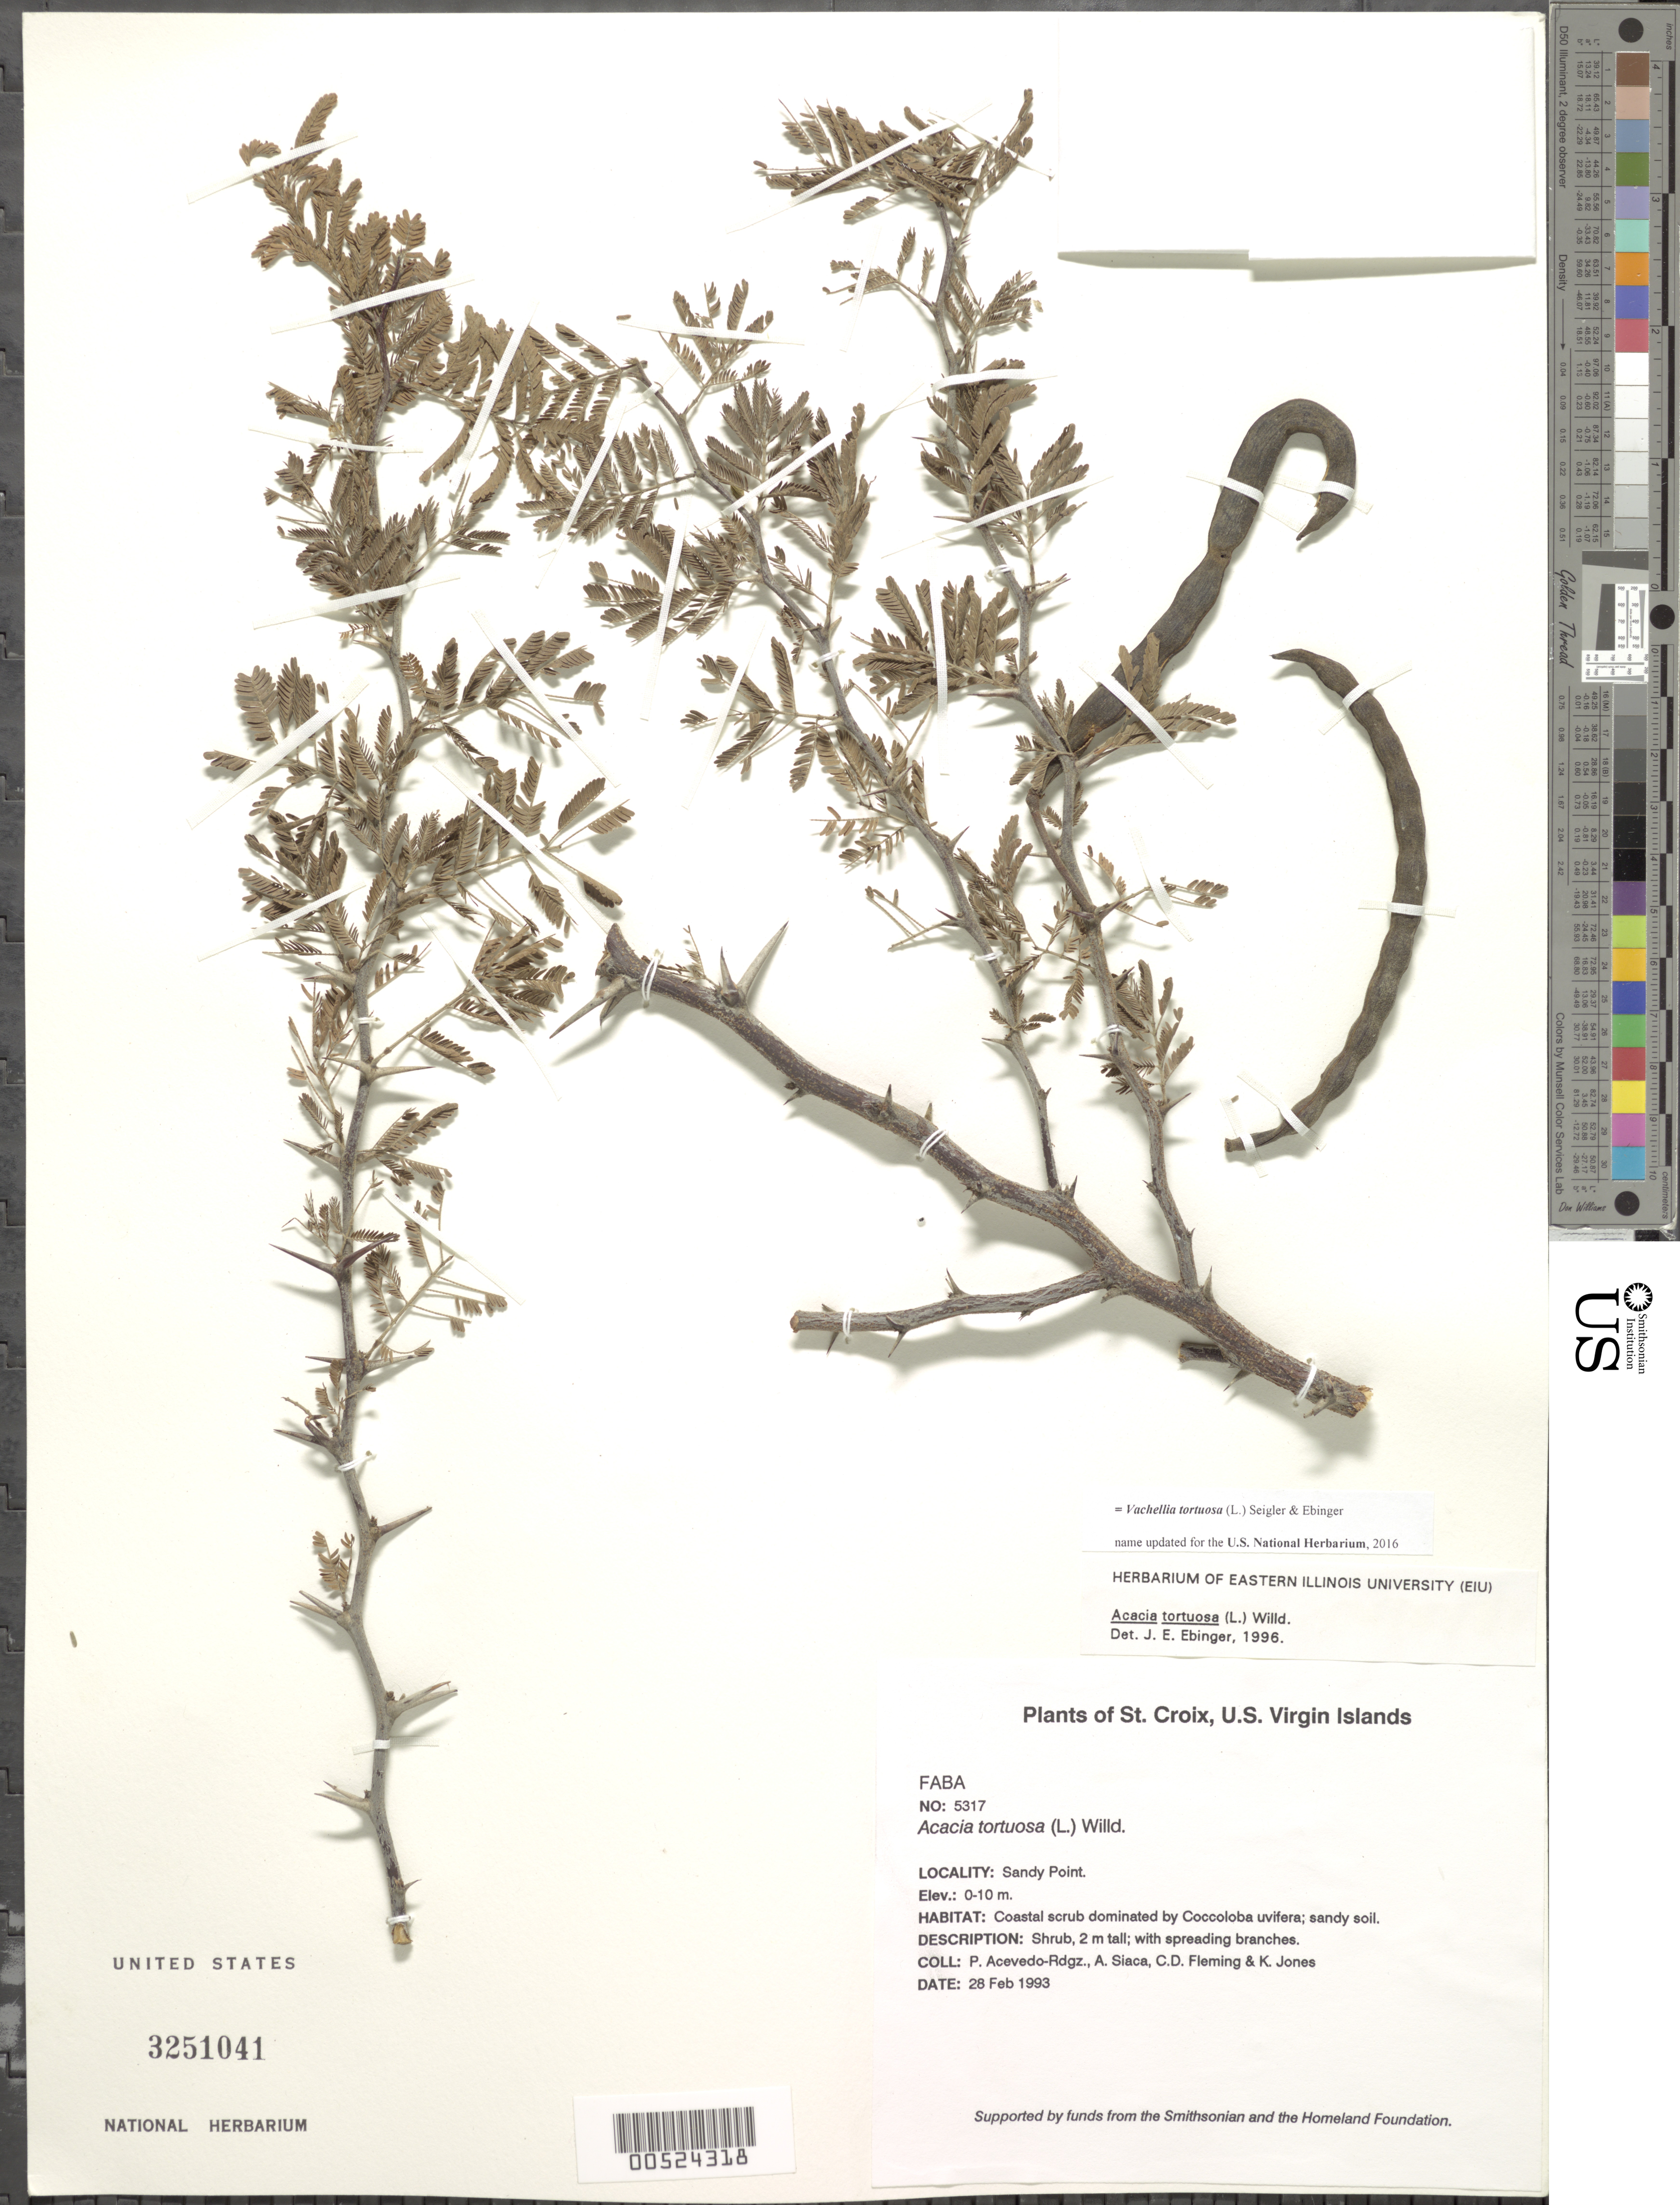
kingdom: Plantae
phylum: Tracheophyta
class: Magnoliopsida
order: Fabales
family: Fabaceae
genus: Vachellia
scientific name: Vachellia tortuosa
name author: (L.) Seigler & Ebinger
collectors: P. Acevedo-Rodr., A. Siaca, C. Fleming & K. Jones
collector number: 5317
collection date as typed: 28 Feb 1993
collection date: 1993-02-28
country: U.S. Virgin Islands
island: St. Croix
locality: Sandy Point.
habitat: Coastal scrub dominated by Coccoloba uvifera; sandy soil.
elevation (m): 0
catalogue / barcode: US 3251041